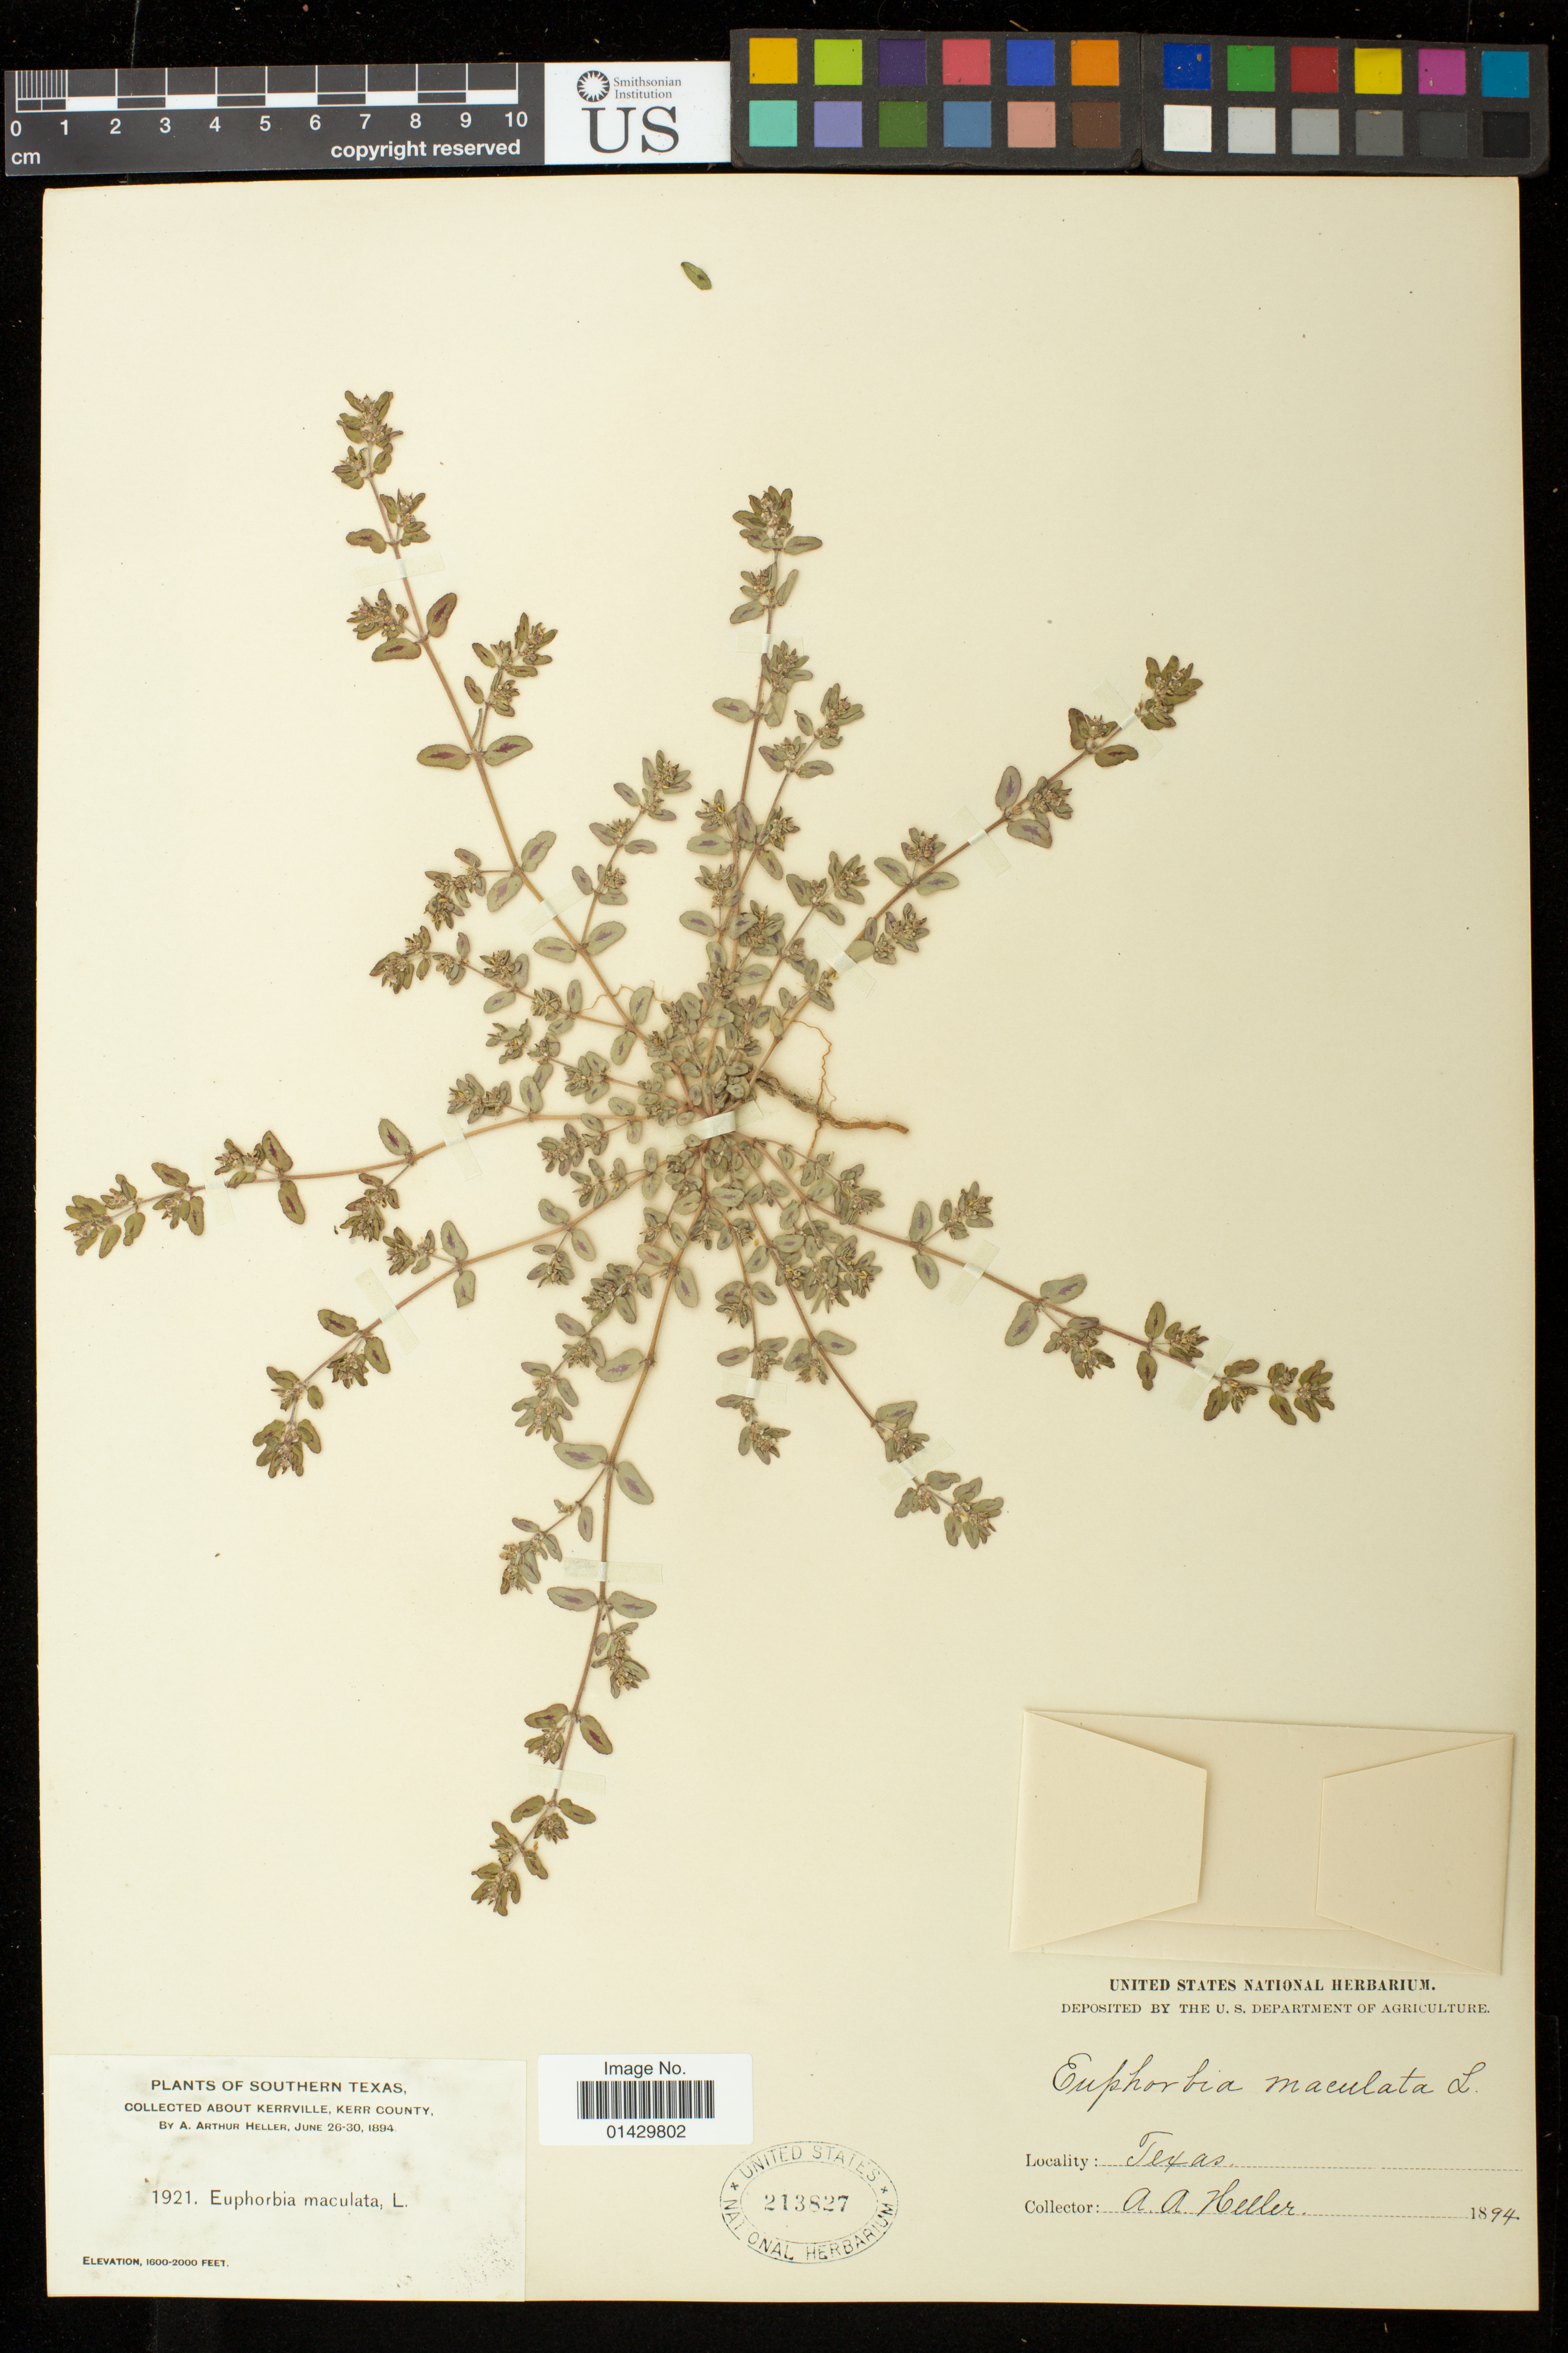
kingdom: Plantae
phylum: Tracheophyta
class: Magnoliopsida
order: Malpighiales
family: Euphorbiaceae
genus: Euphorbia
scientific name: Euphorbia maculata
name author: L.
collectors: A. A. Heller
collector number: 1921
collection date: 1894-06-26/1894-06-30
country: United States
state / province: Texas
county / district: Kerr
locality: about Kerrville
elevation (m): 488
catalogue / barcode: US 213827